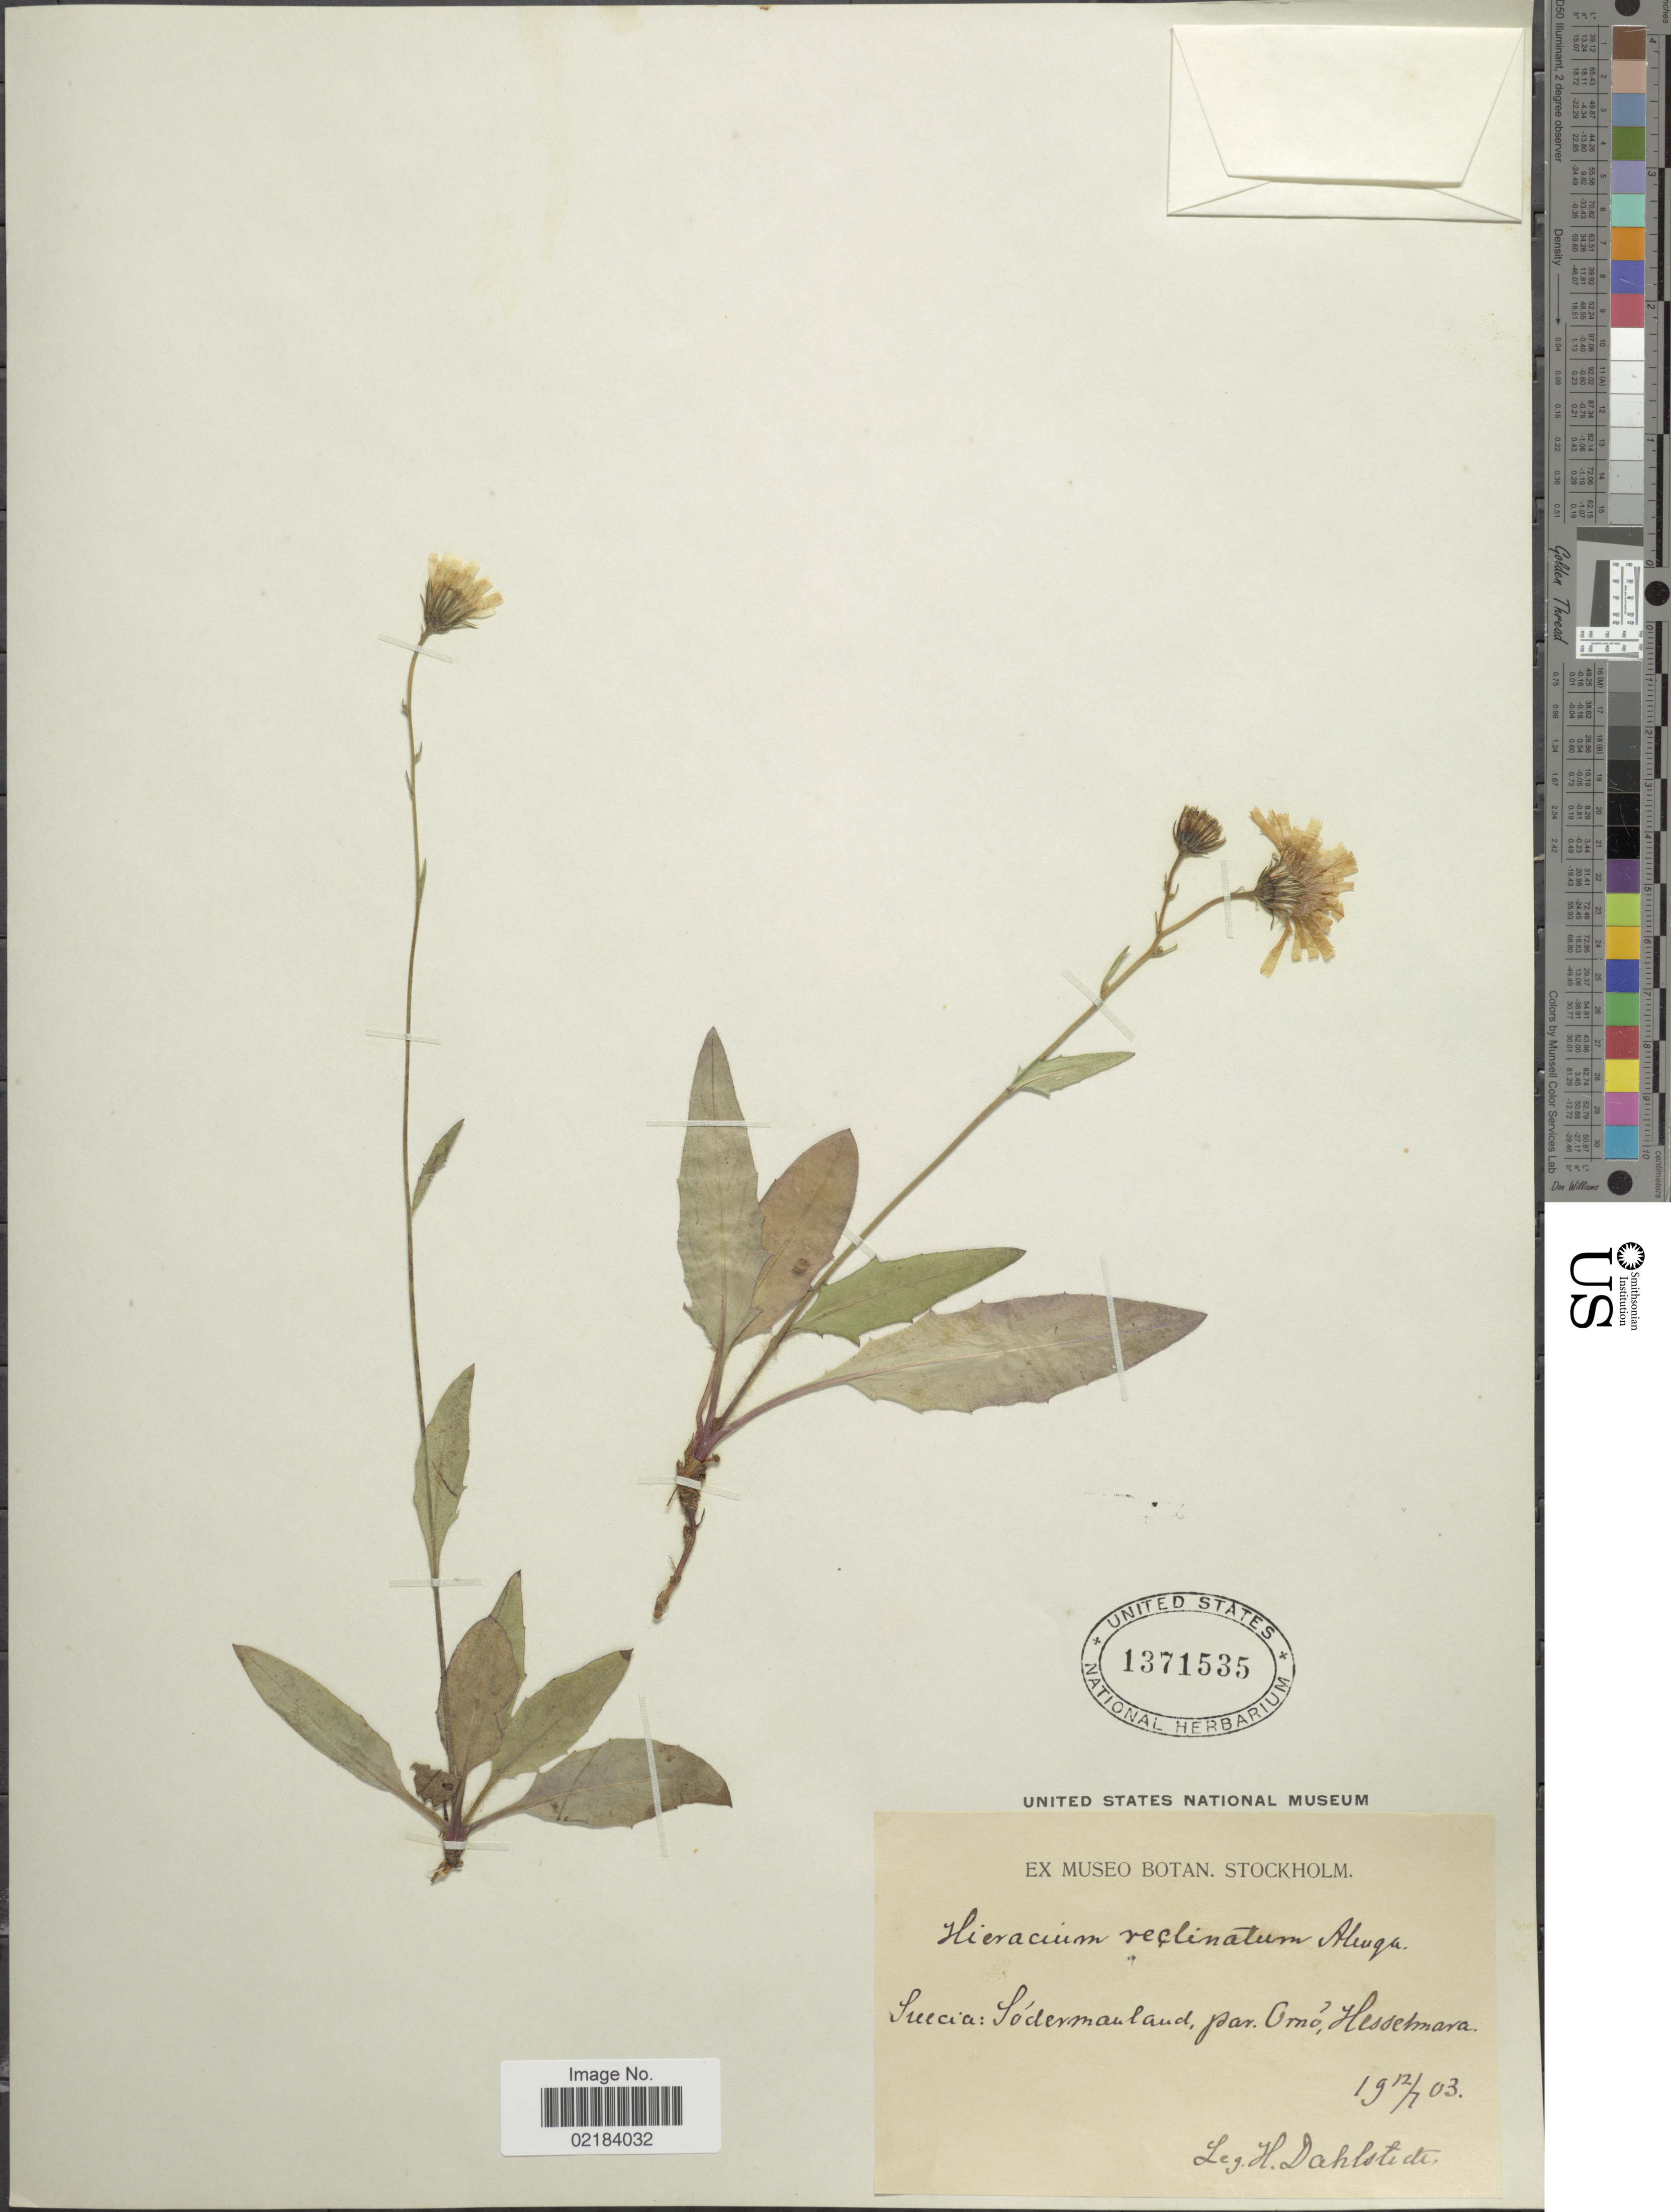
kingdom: Plantae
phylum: Tracheophyta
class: Magnoliopsida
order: Asterales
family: Asteraceae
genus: Hieracium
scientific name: Hieracium subsimile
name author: Norrl.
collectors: H. G. Dahlstedt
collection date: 1903-07-12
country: Sweden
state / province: Sodermanland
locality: Suecica, Sodermanland, par Orno, Hesselmara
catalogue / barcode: US 1371535